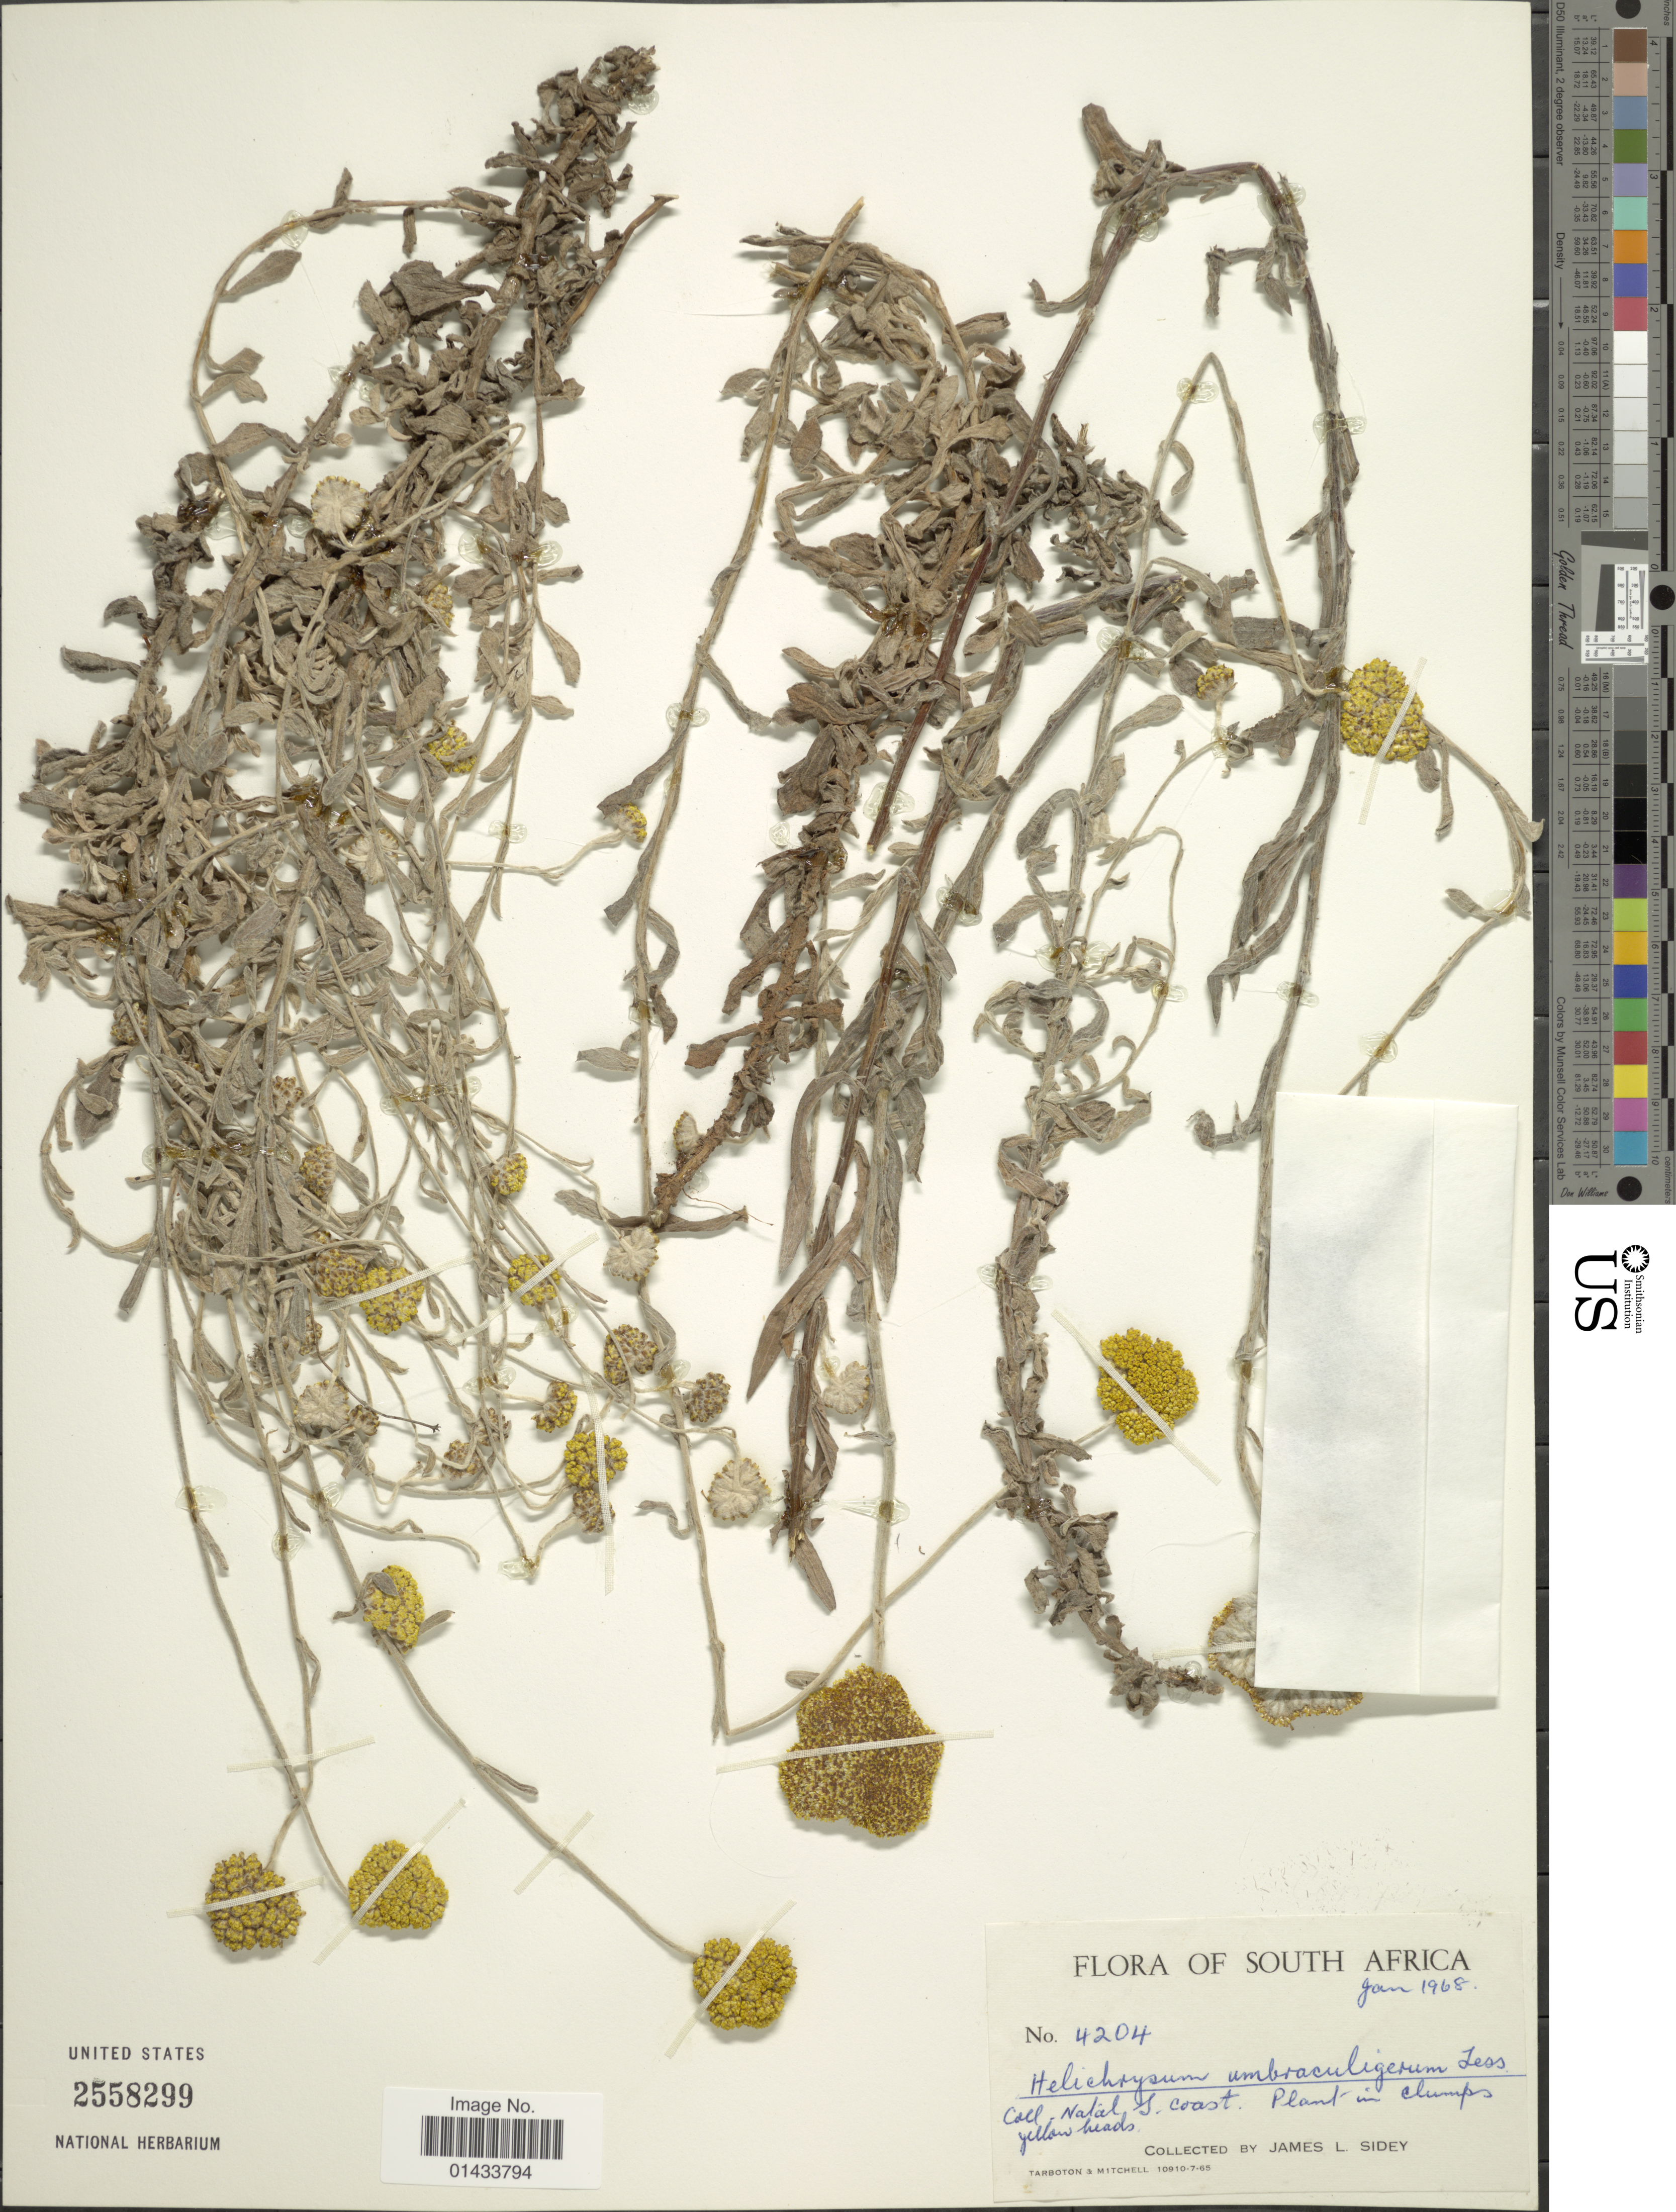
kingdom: Plantae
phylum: Tracheophyta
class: Magnoliopsida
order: Asterales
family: Asteraceae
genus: Helichrysum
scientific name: Helichrysum umbraculigerum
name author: Less.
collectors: J. L. Sidey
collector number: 4204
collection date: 1968-01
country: South Africa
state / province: KwaZulu-Natal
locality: Natal S. Coast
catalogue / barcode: US 2558299